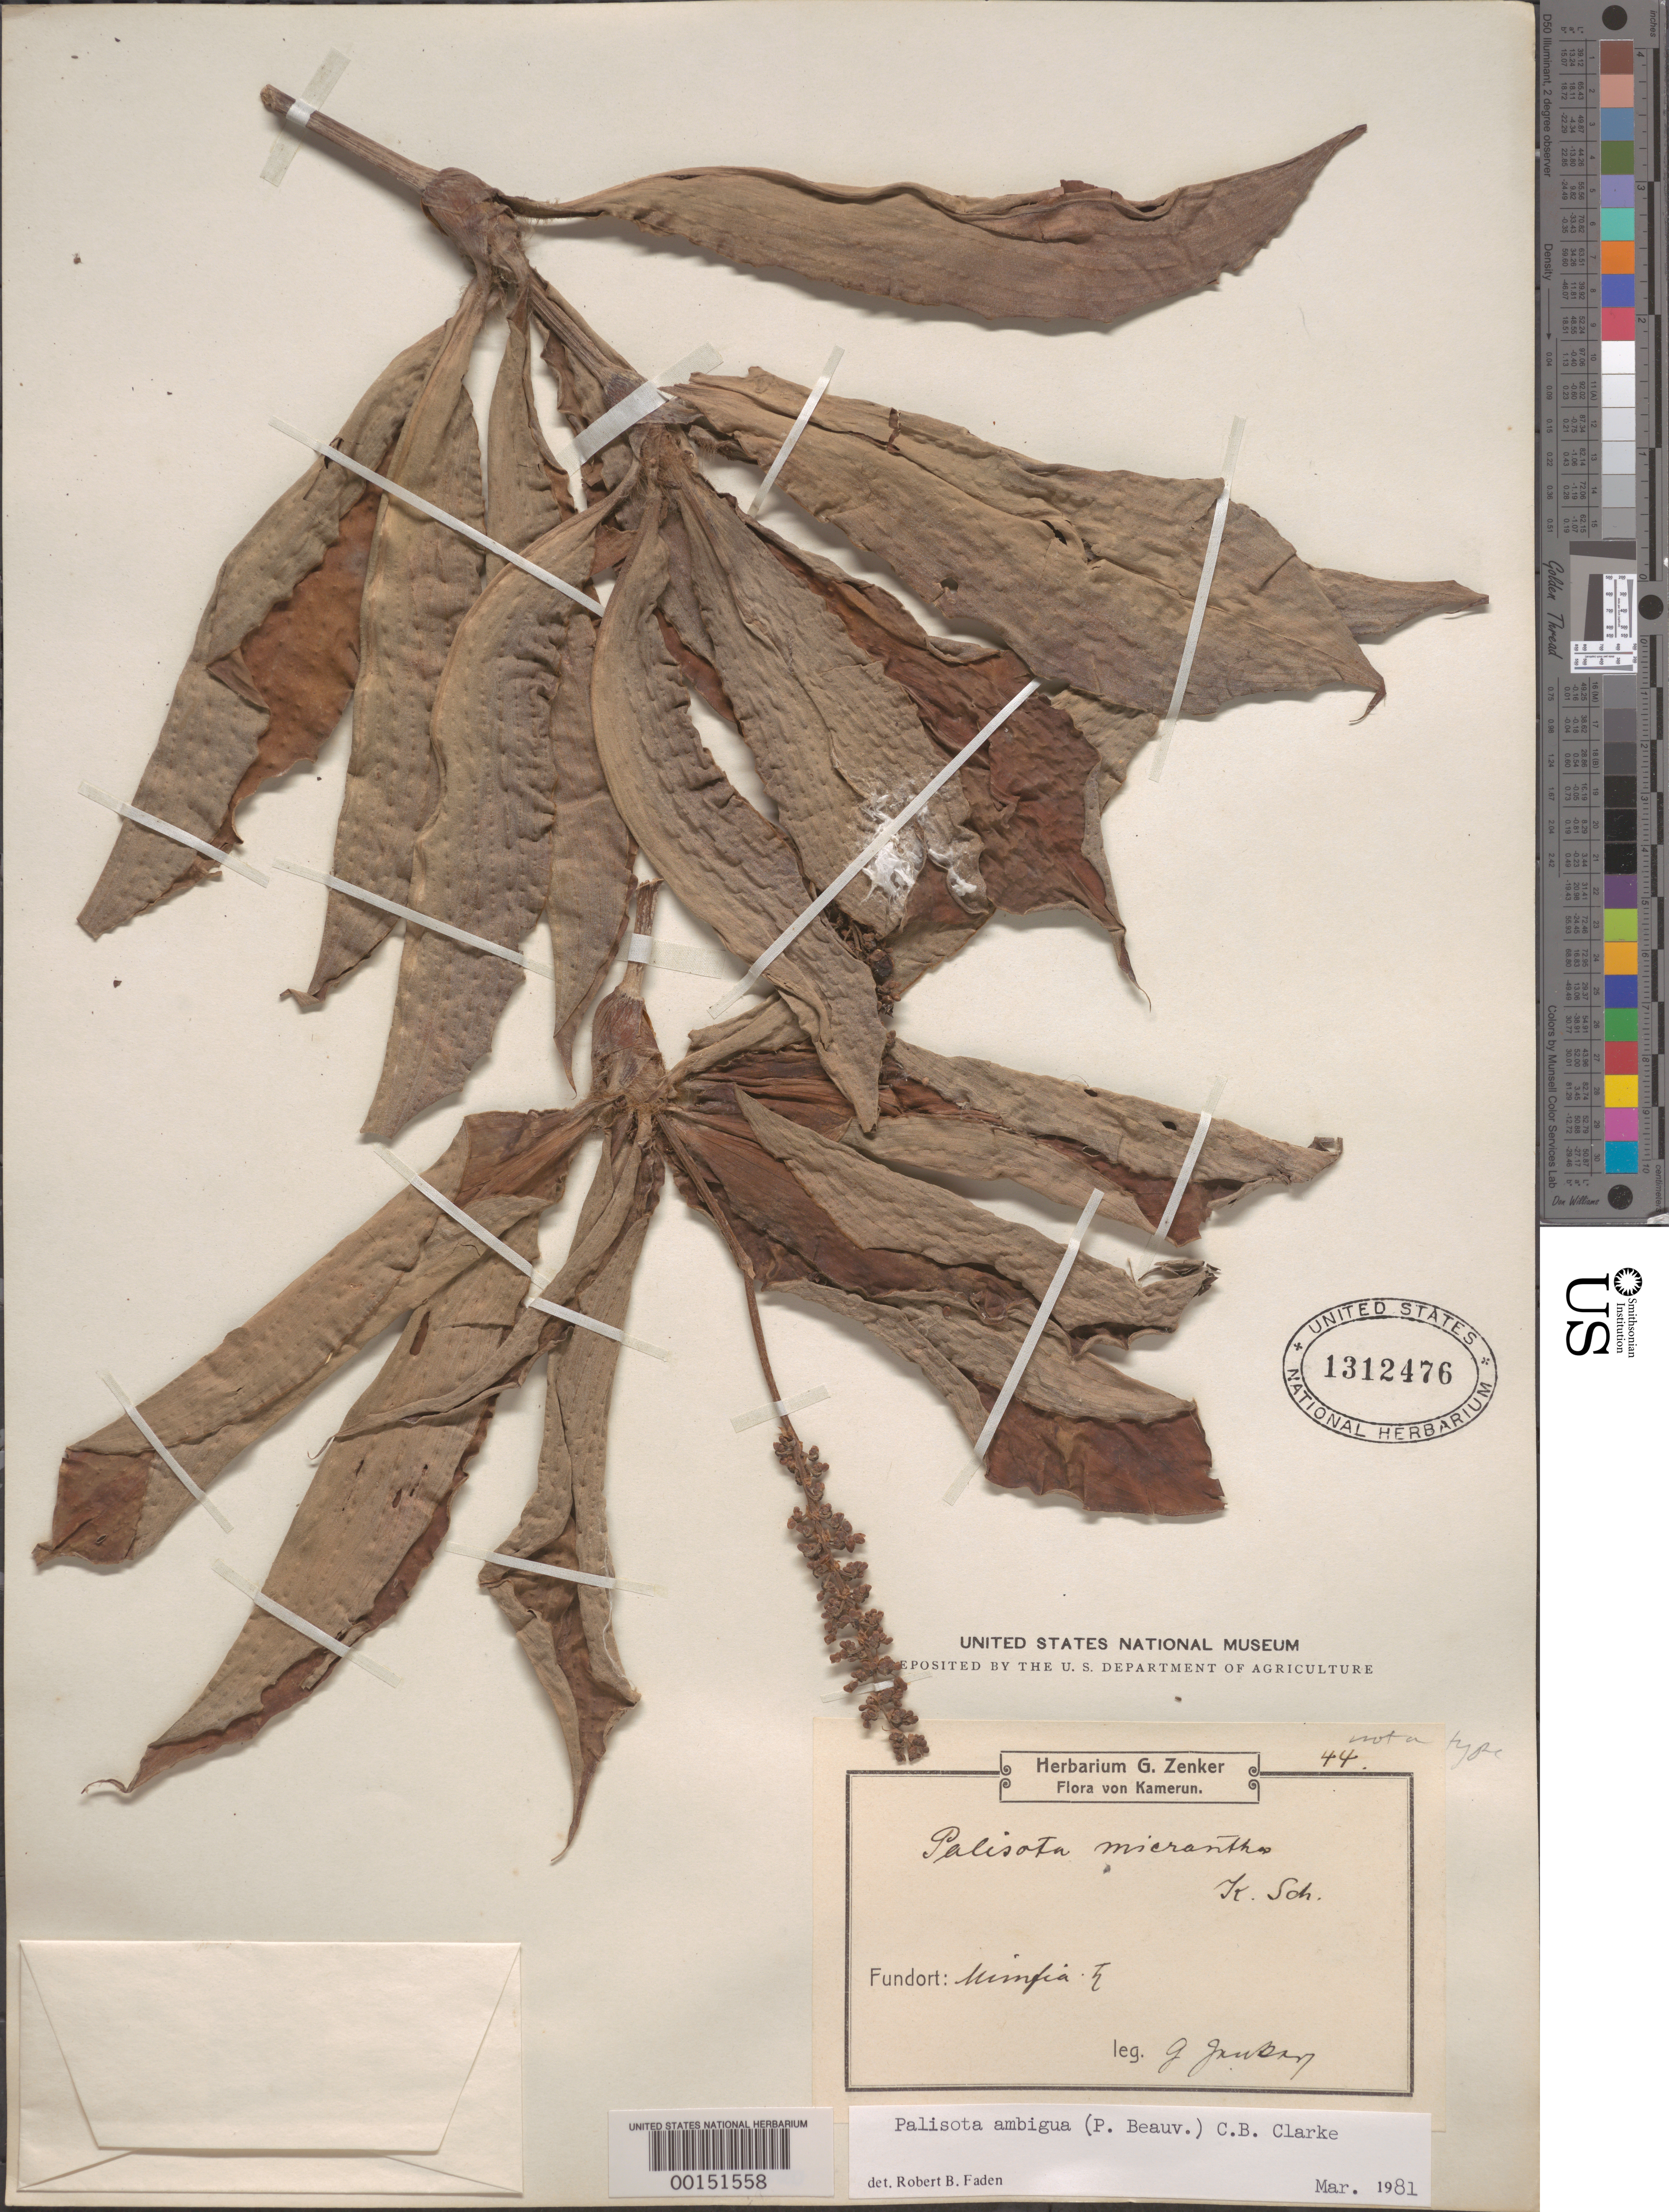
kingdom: Plantae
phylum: Tracheophyta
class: Liliopsida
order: Commelinales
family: Commelinaceae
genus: Palisota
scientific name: Palisota ambigua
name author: (P. Beauv.) C.B. Clarke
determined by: Faden, Robert B., (US), Smithsonian Institution - National Museum of Natural History (UNITED STATES)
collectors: G. A. Zenker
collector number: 44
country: Cameroon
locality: Uimfia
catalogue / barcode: US 1312476